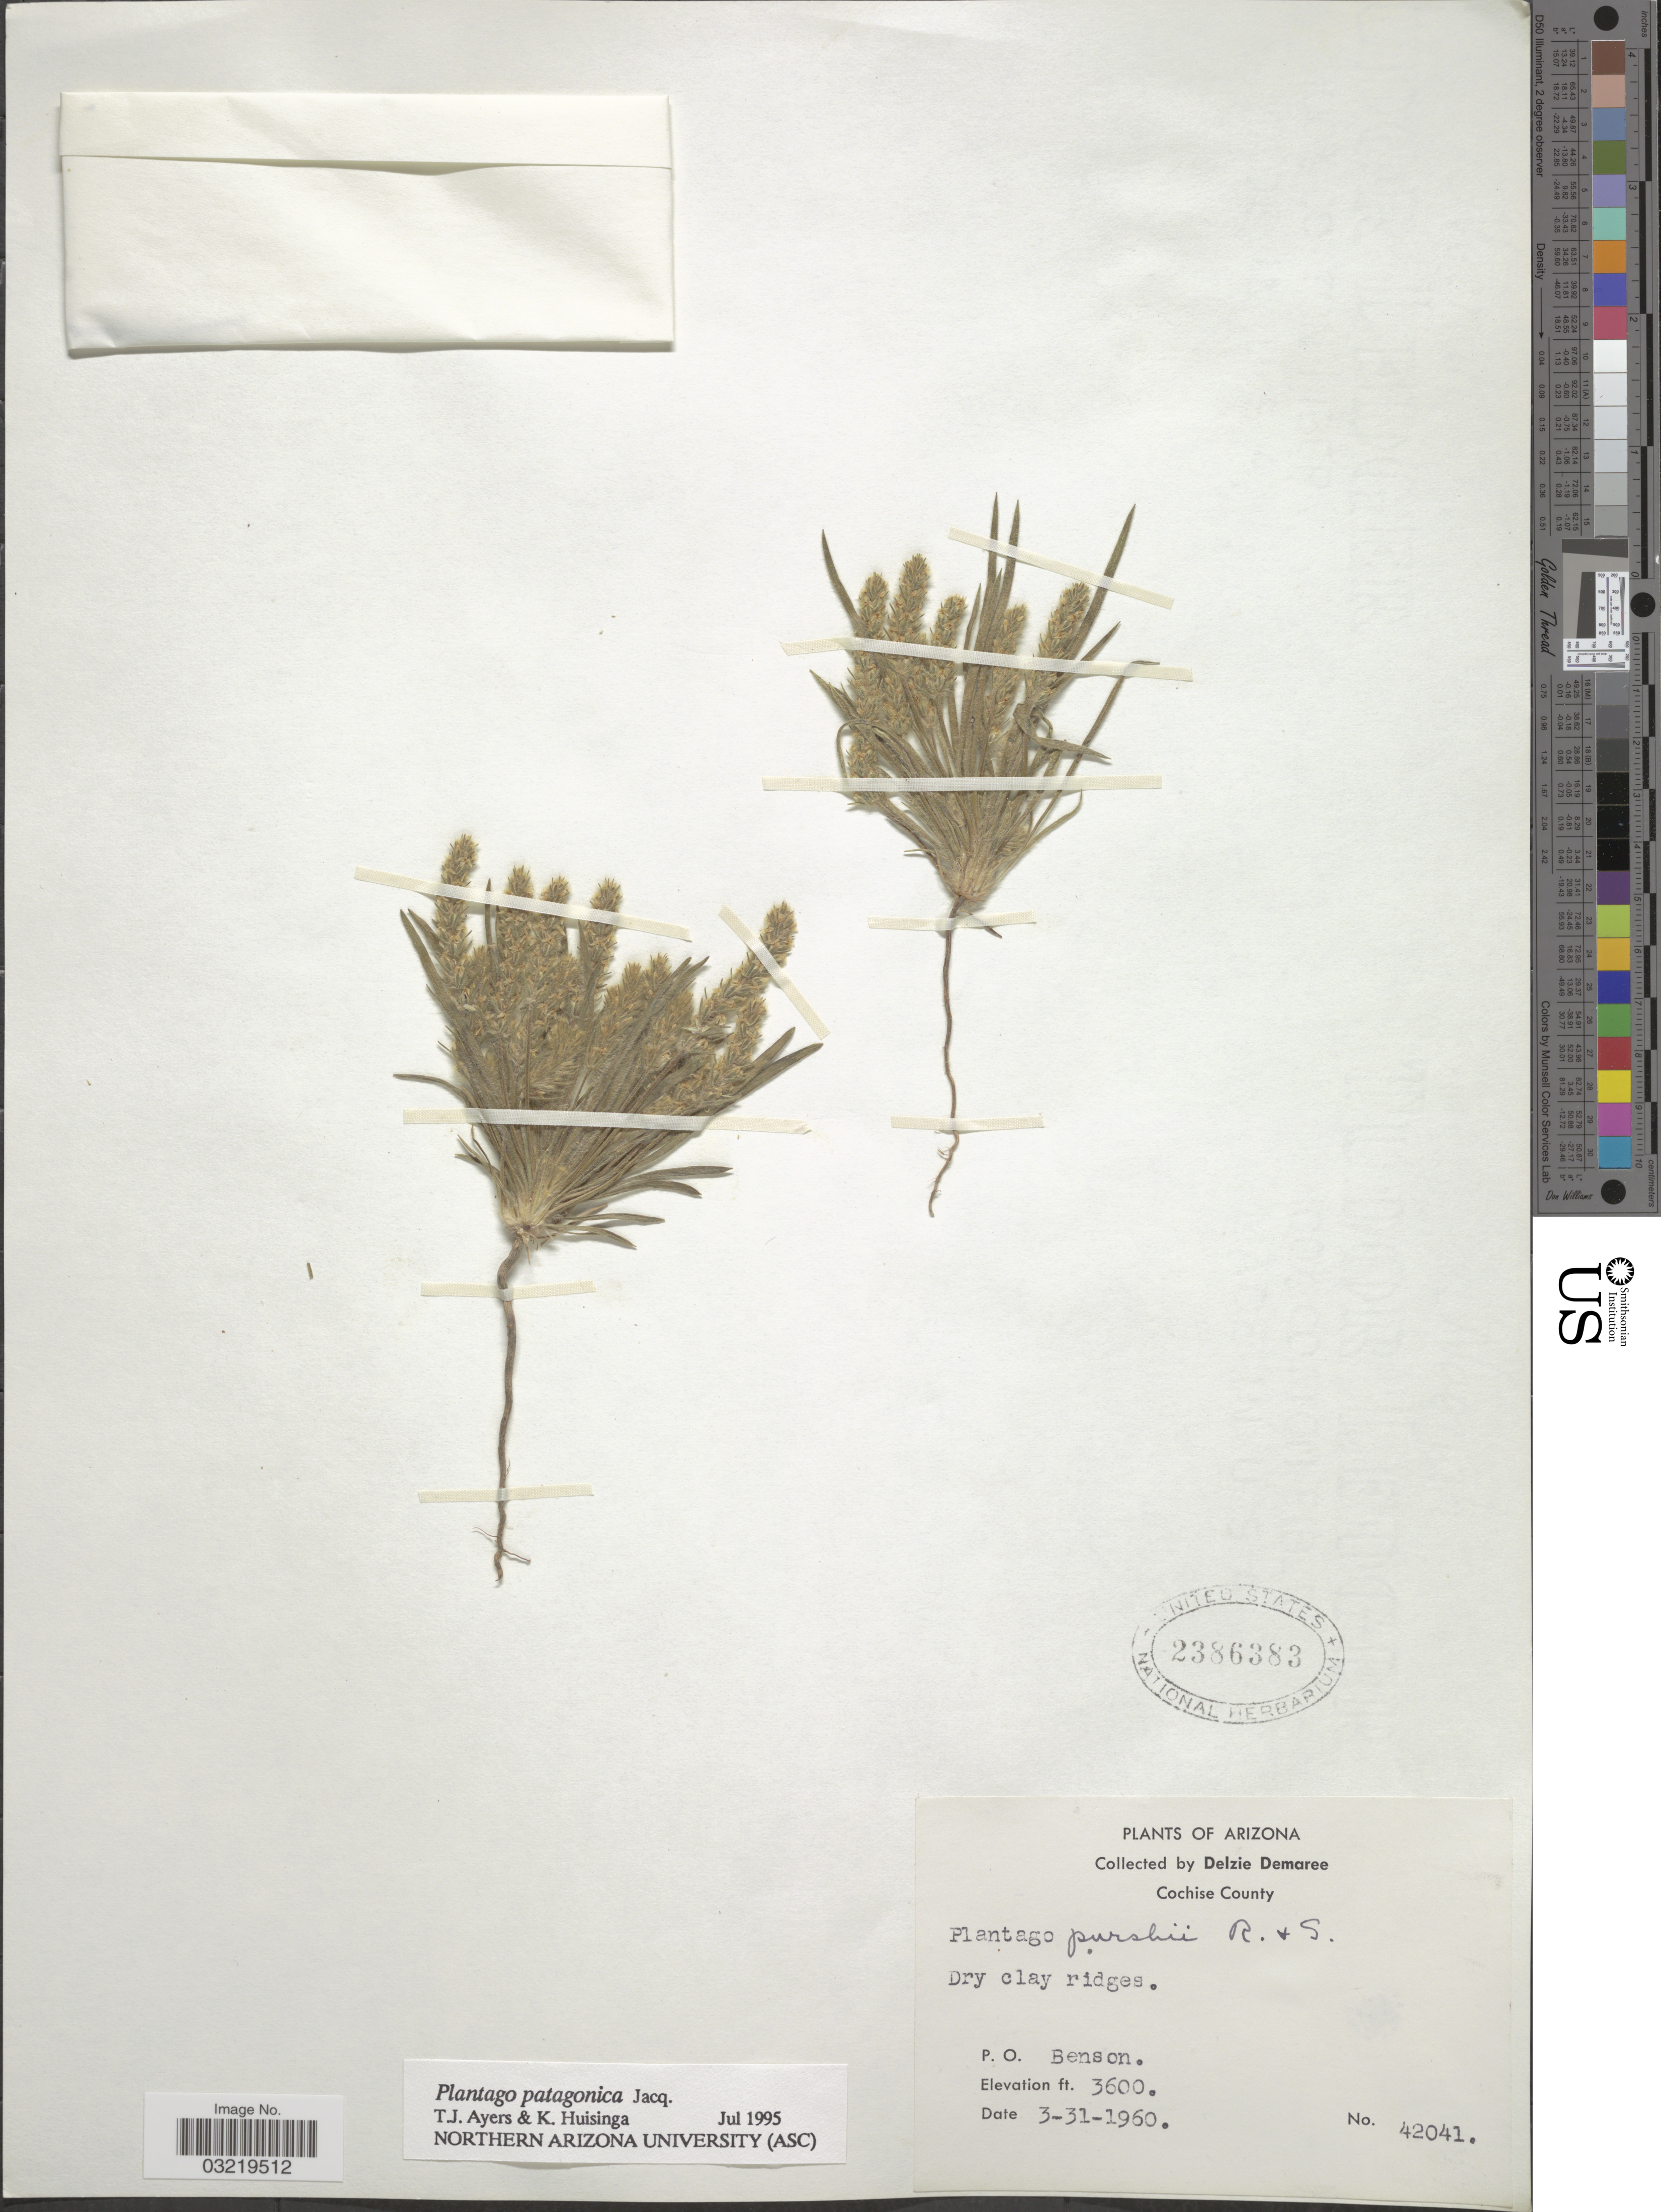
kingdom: Plantae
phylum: Tracheophyta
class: Magnoliopsida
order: Lamiales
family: Plantaginaceae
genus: Plantago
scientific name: Plantago patagonica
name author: Jacq.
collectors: D. Demaree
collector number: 42041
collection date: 1960-03-31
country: United States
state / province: Arizona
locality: Cochise County. P. O. Benson.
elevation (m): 1097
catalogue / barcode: US 2386383